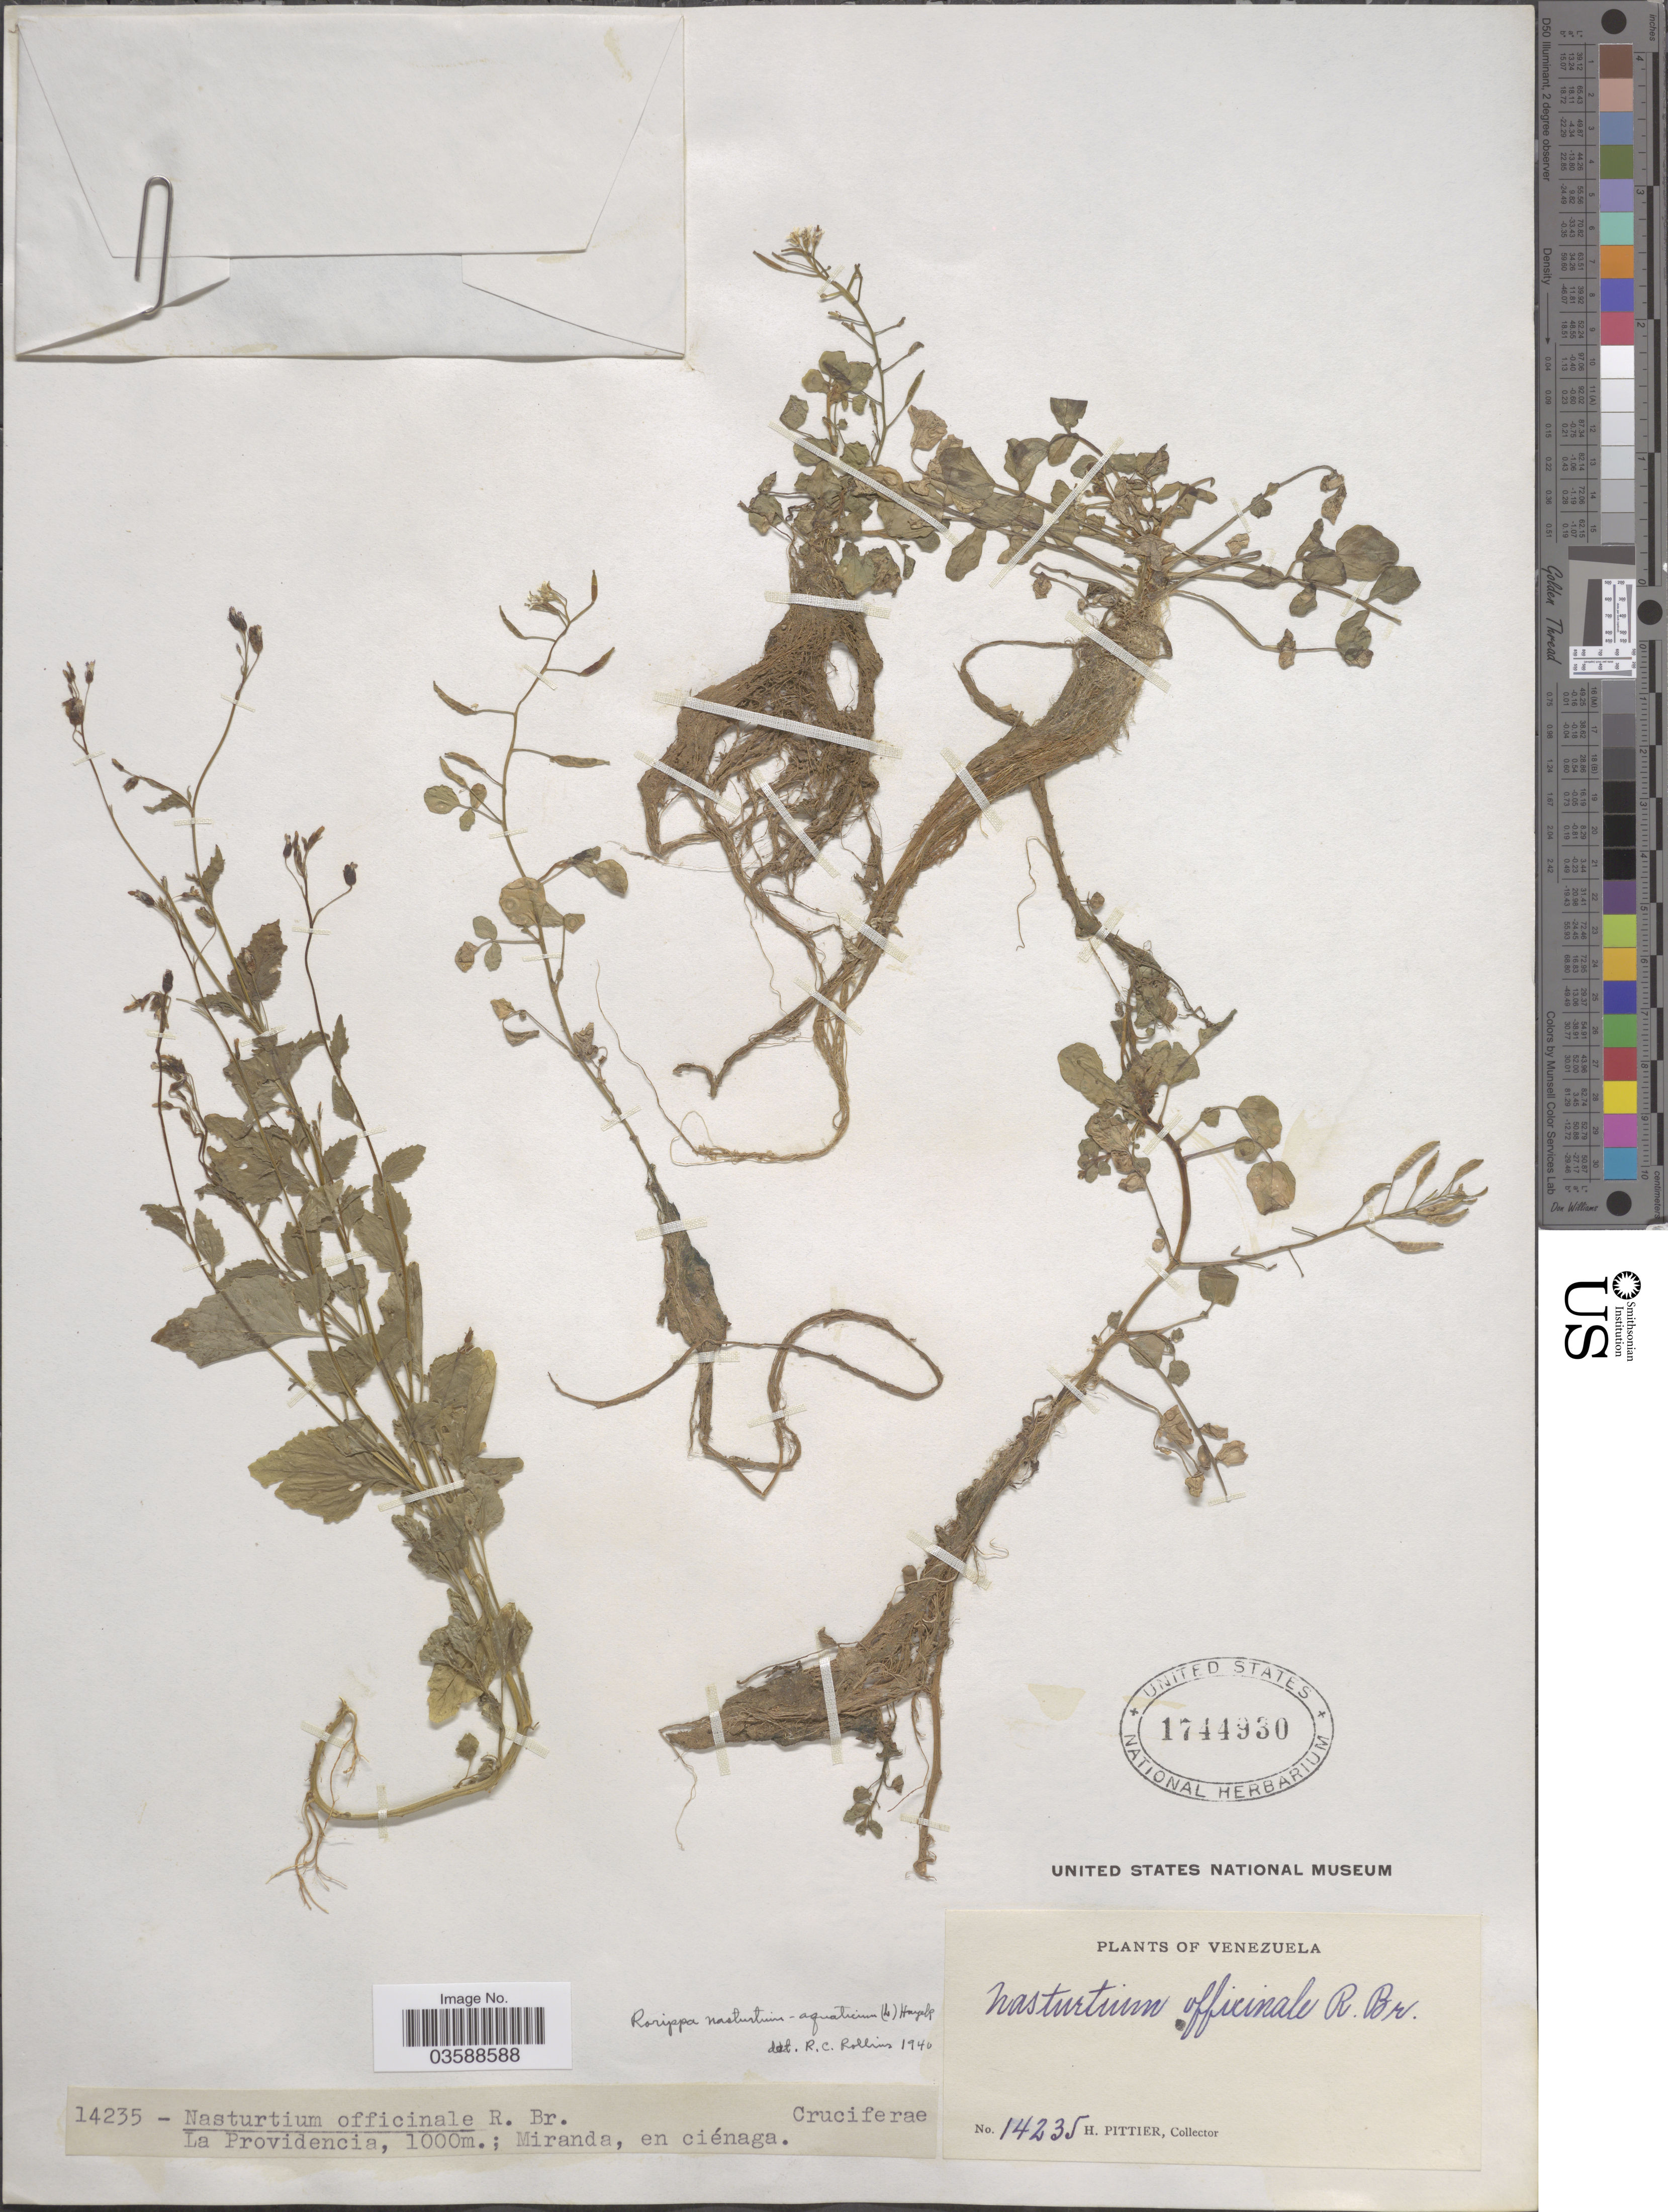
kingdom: Plantae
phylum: Tracheophyta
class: Magnoliopsida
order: Brassicales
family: Brassicaceae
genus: Nasturtium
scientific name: Nasturtium officinale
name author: R. Br.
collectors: H. F. Pittier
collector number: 14235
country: Venezuela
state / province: Miranda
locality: La Providencia.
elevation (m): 1000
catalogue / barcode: US 1744930